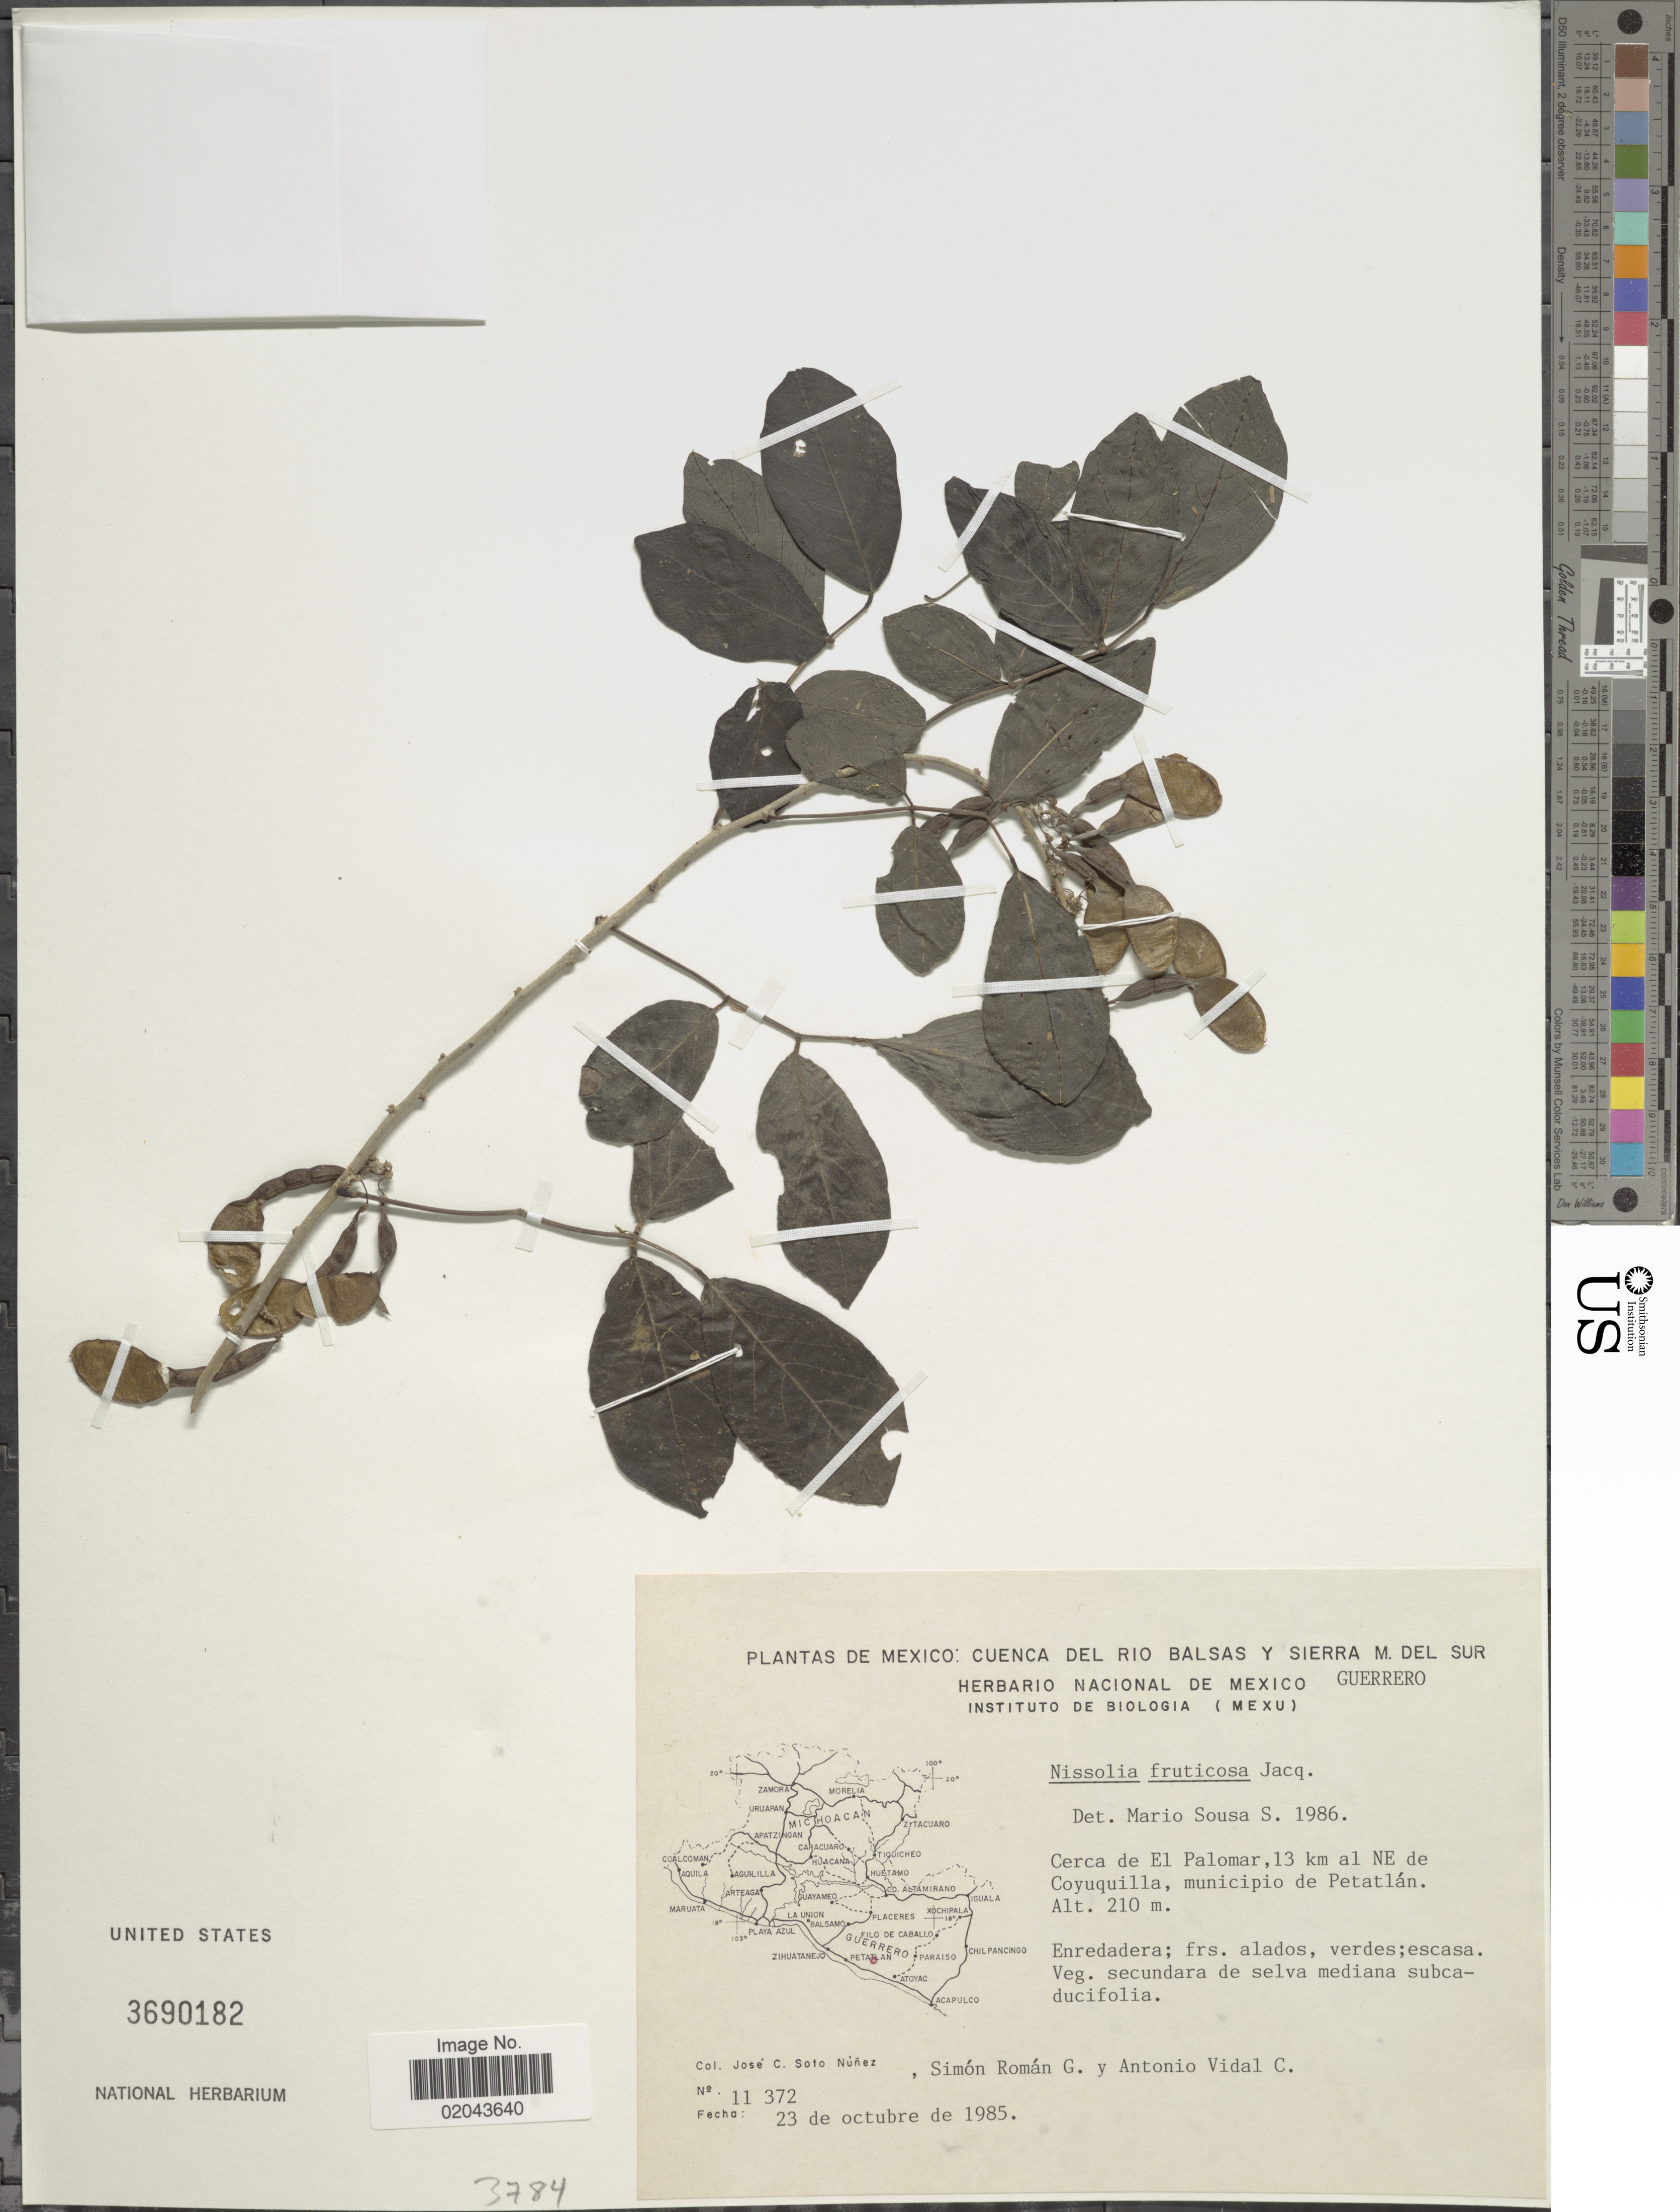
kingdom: Plantae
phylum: Tracheophyta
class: Magnoliopsida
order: Fabales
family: Fabaceae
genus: Nissolia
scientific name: Nissolia fruticosa var. fruticosa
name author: Jacq.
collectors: J. Soto, S. Román G. & A. Vidal C.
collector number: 11372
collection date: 1985-10-23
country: Mexico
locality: Cuenca del rio Balsas y Sierra M. del Sur, Cerca de El Palomar, 13 km al NE de Coyuquilla, municipio de Petatlan.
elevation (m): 210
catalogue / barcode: US 3690182